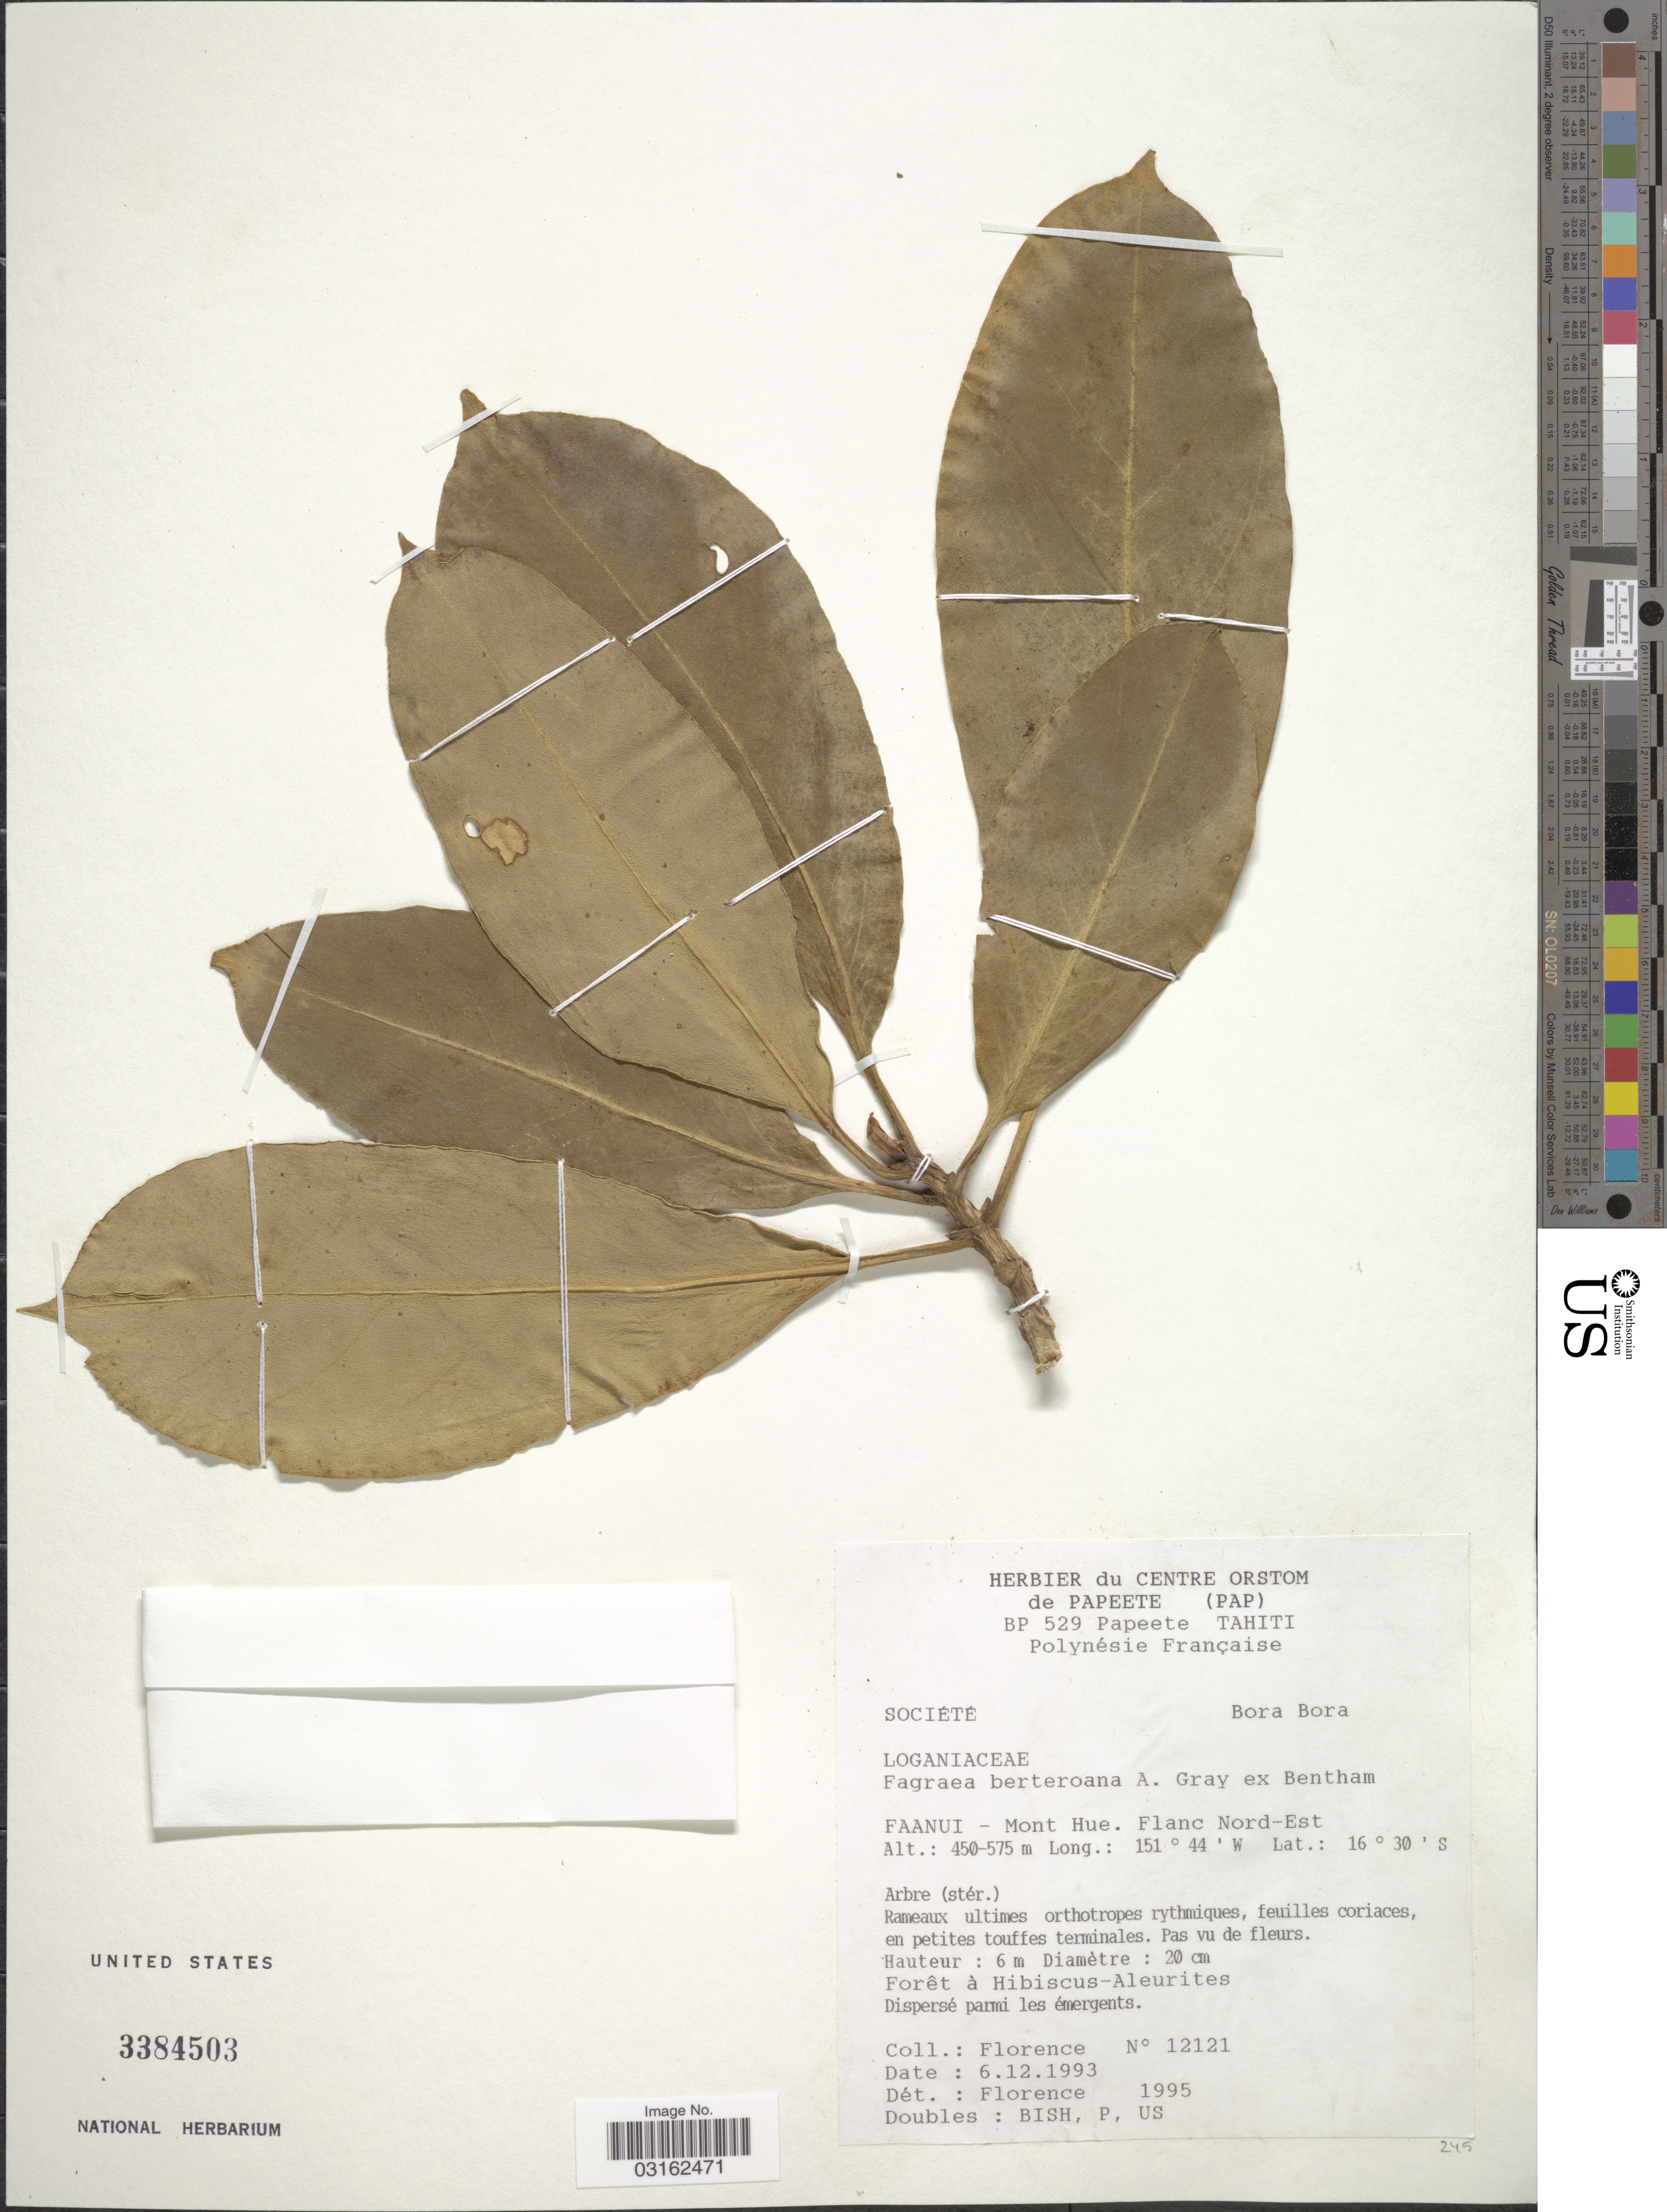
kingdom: Plantae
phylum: Tracheophyta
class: Magnoliopsida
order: Gentianales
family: Gentianaceae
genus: Fagraea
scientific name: Fagraea berteroana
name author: A. Gray ex Benth.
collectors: -. Florence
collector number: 12121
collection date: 1993-12-06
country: French Polynesia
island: Bora Bora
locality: Société. Bora Bora. Faanui - Mont Hue. Flanc Nord-Est.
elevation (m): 450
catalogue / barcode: US 3384503